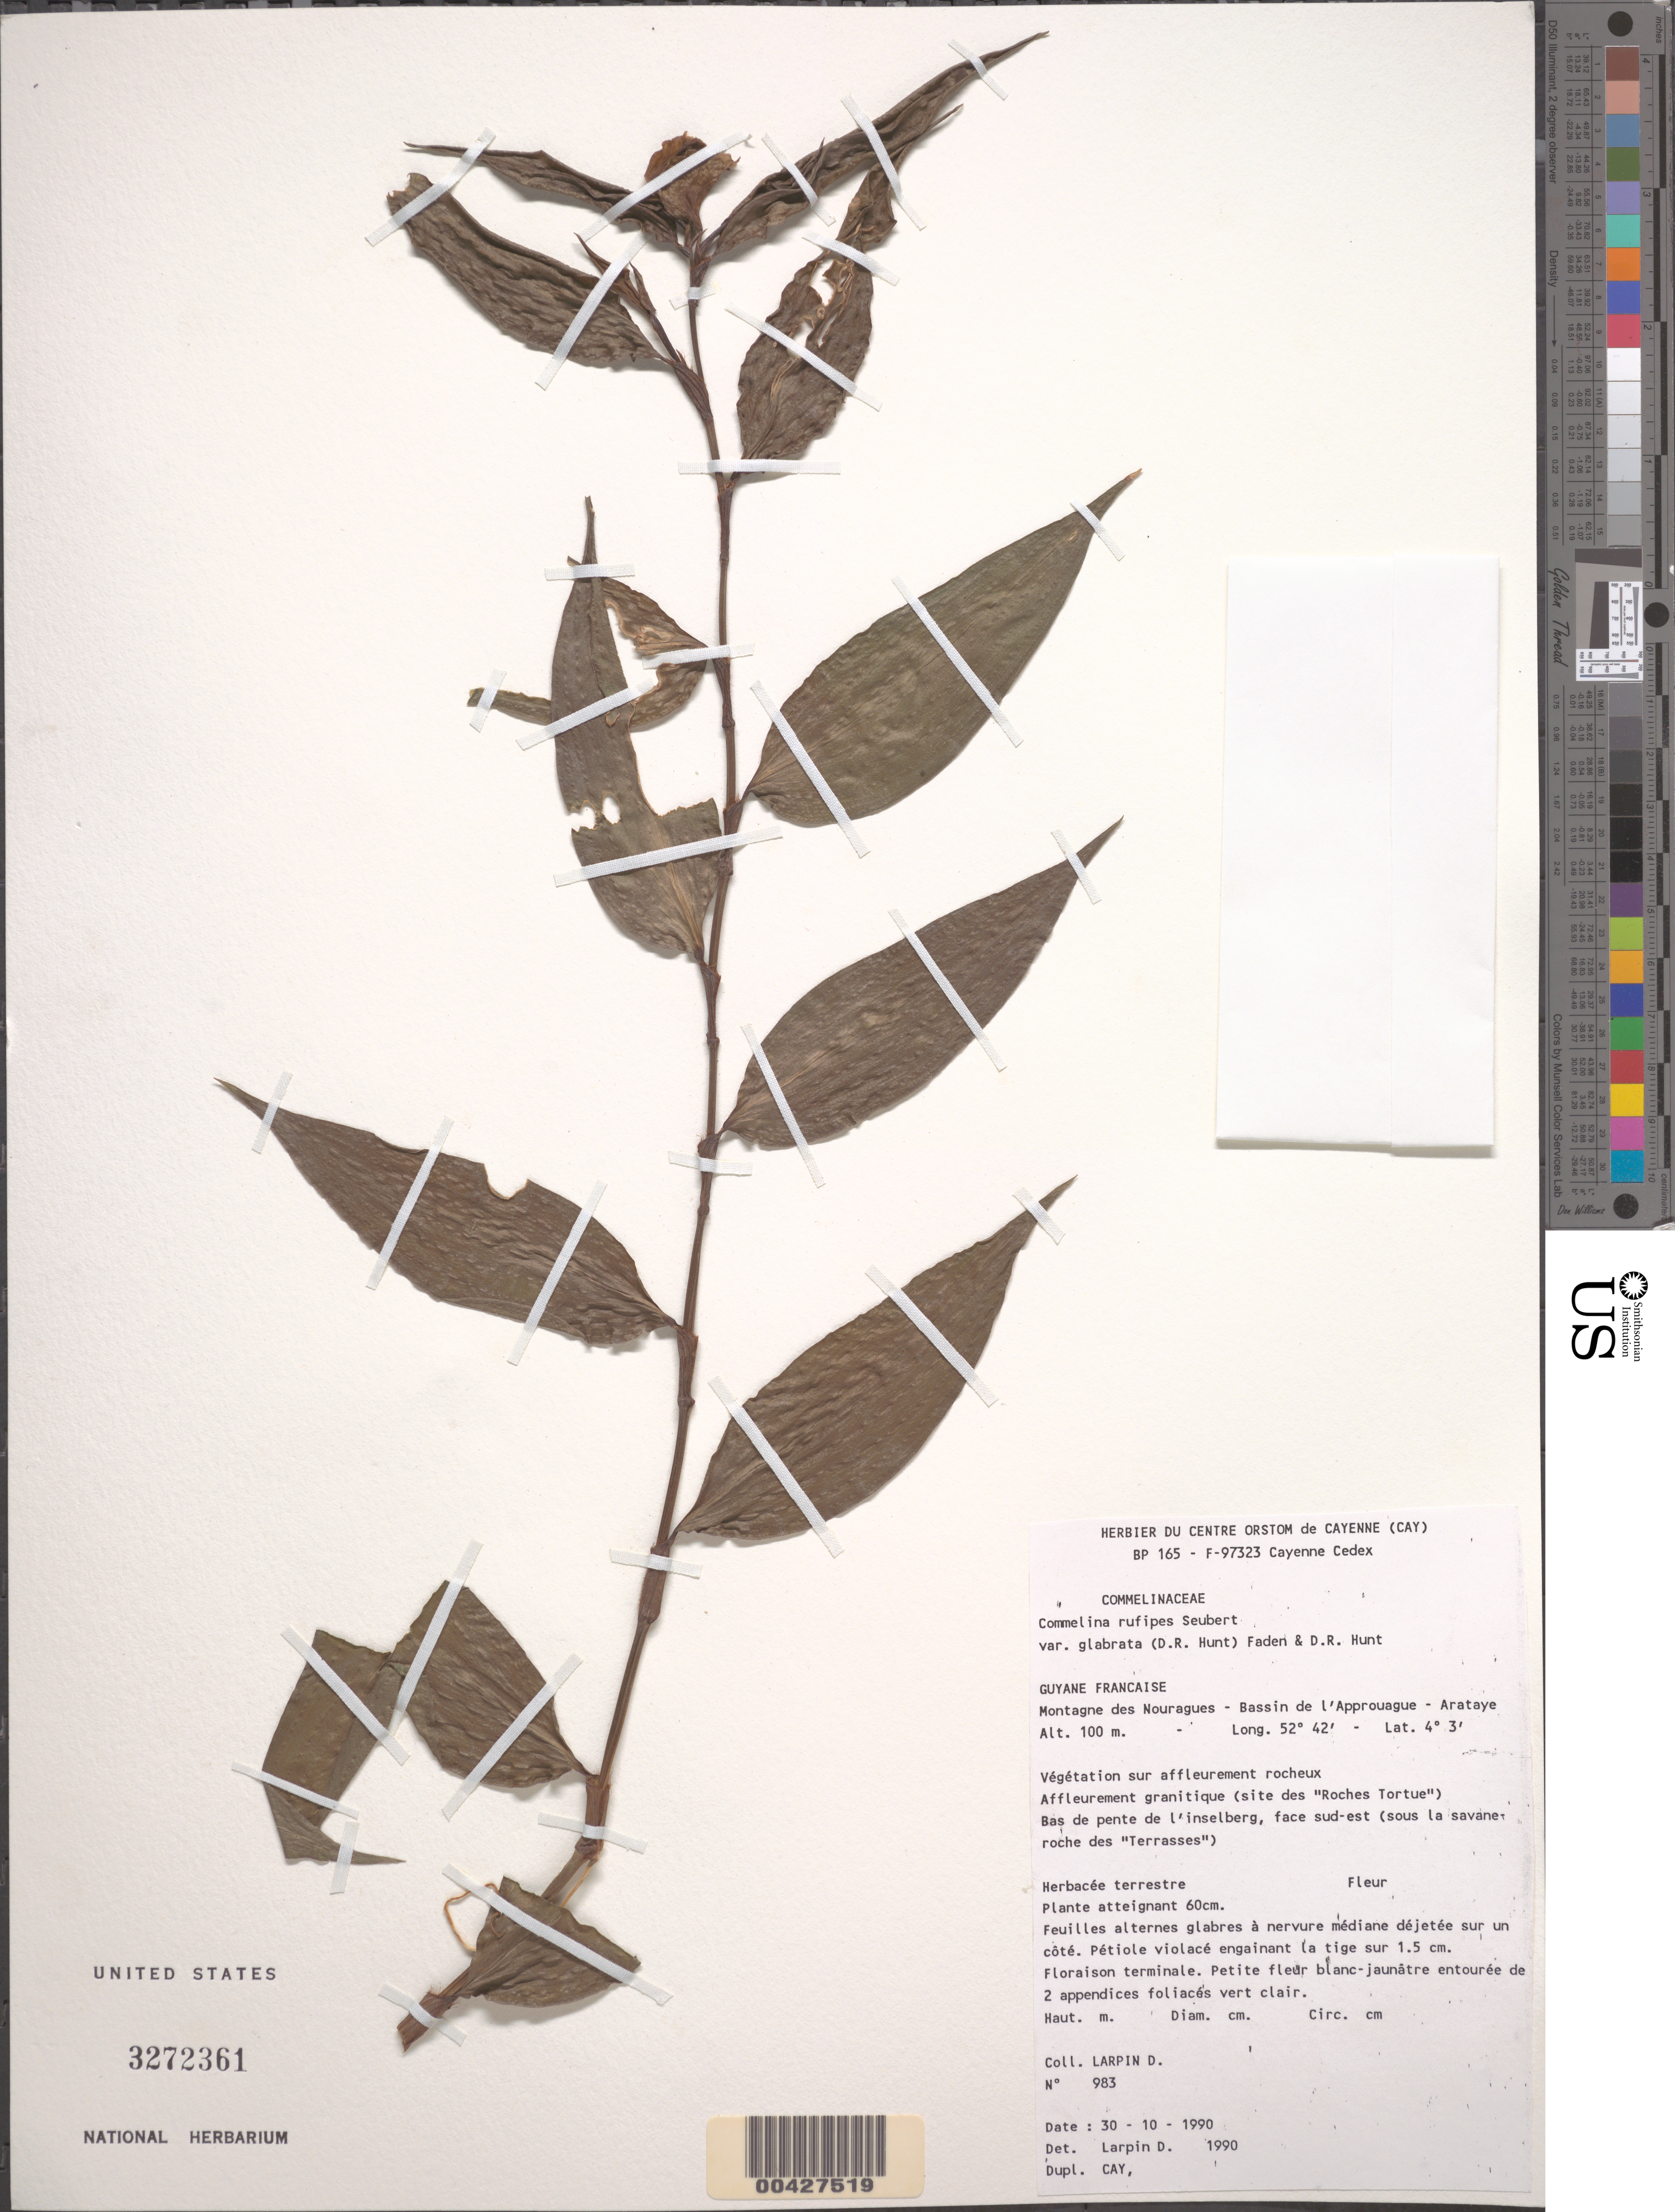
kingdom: Plantae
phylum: Tracheophyta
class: Liliopsida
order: Commelinales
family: Commelinaceae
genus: Commelina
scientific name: Commelina rufipes var. glabrata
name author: (D.R. Hunt) Faden & D.R. Hunt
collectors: D. Larpin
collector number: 983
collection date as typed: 30 Oct 1990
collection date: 1990-10-30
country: French Guiana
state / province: Cayenne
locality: Montagne des nouragues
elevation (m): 100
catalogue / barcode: US 3272361